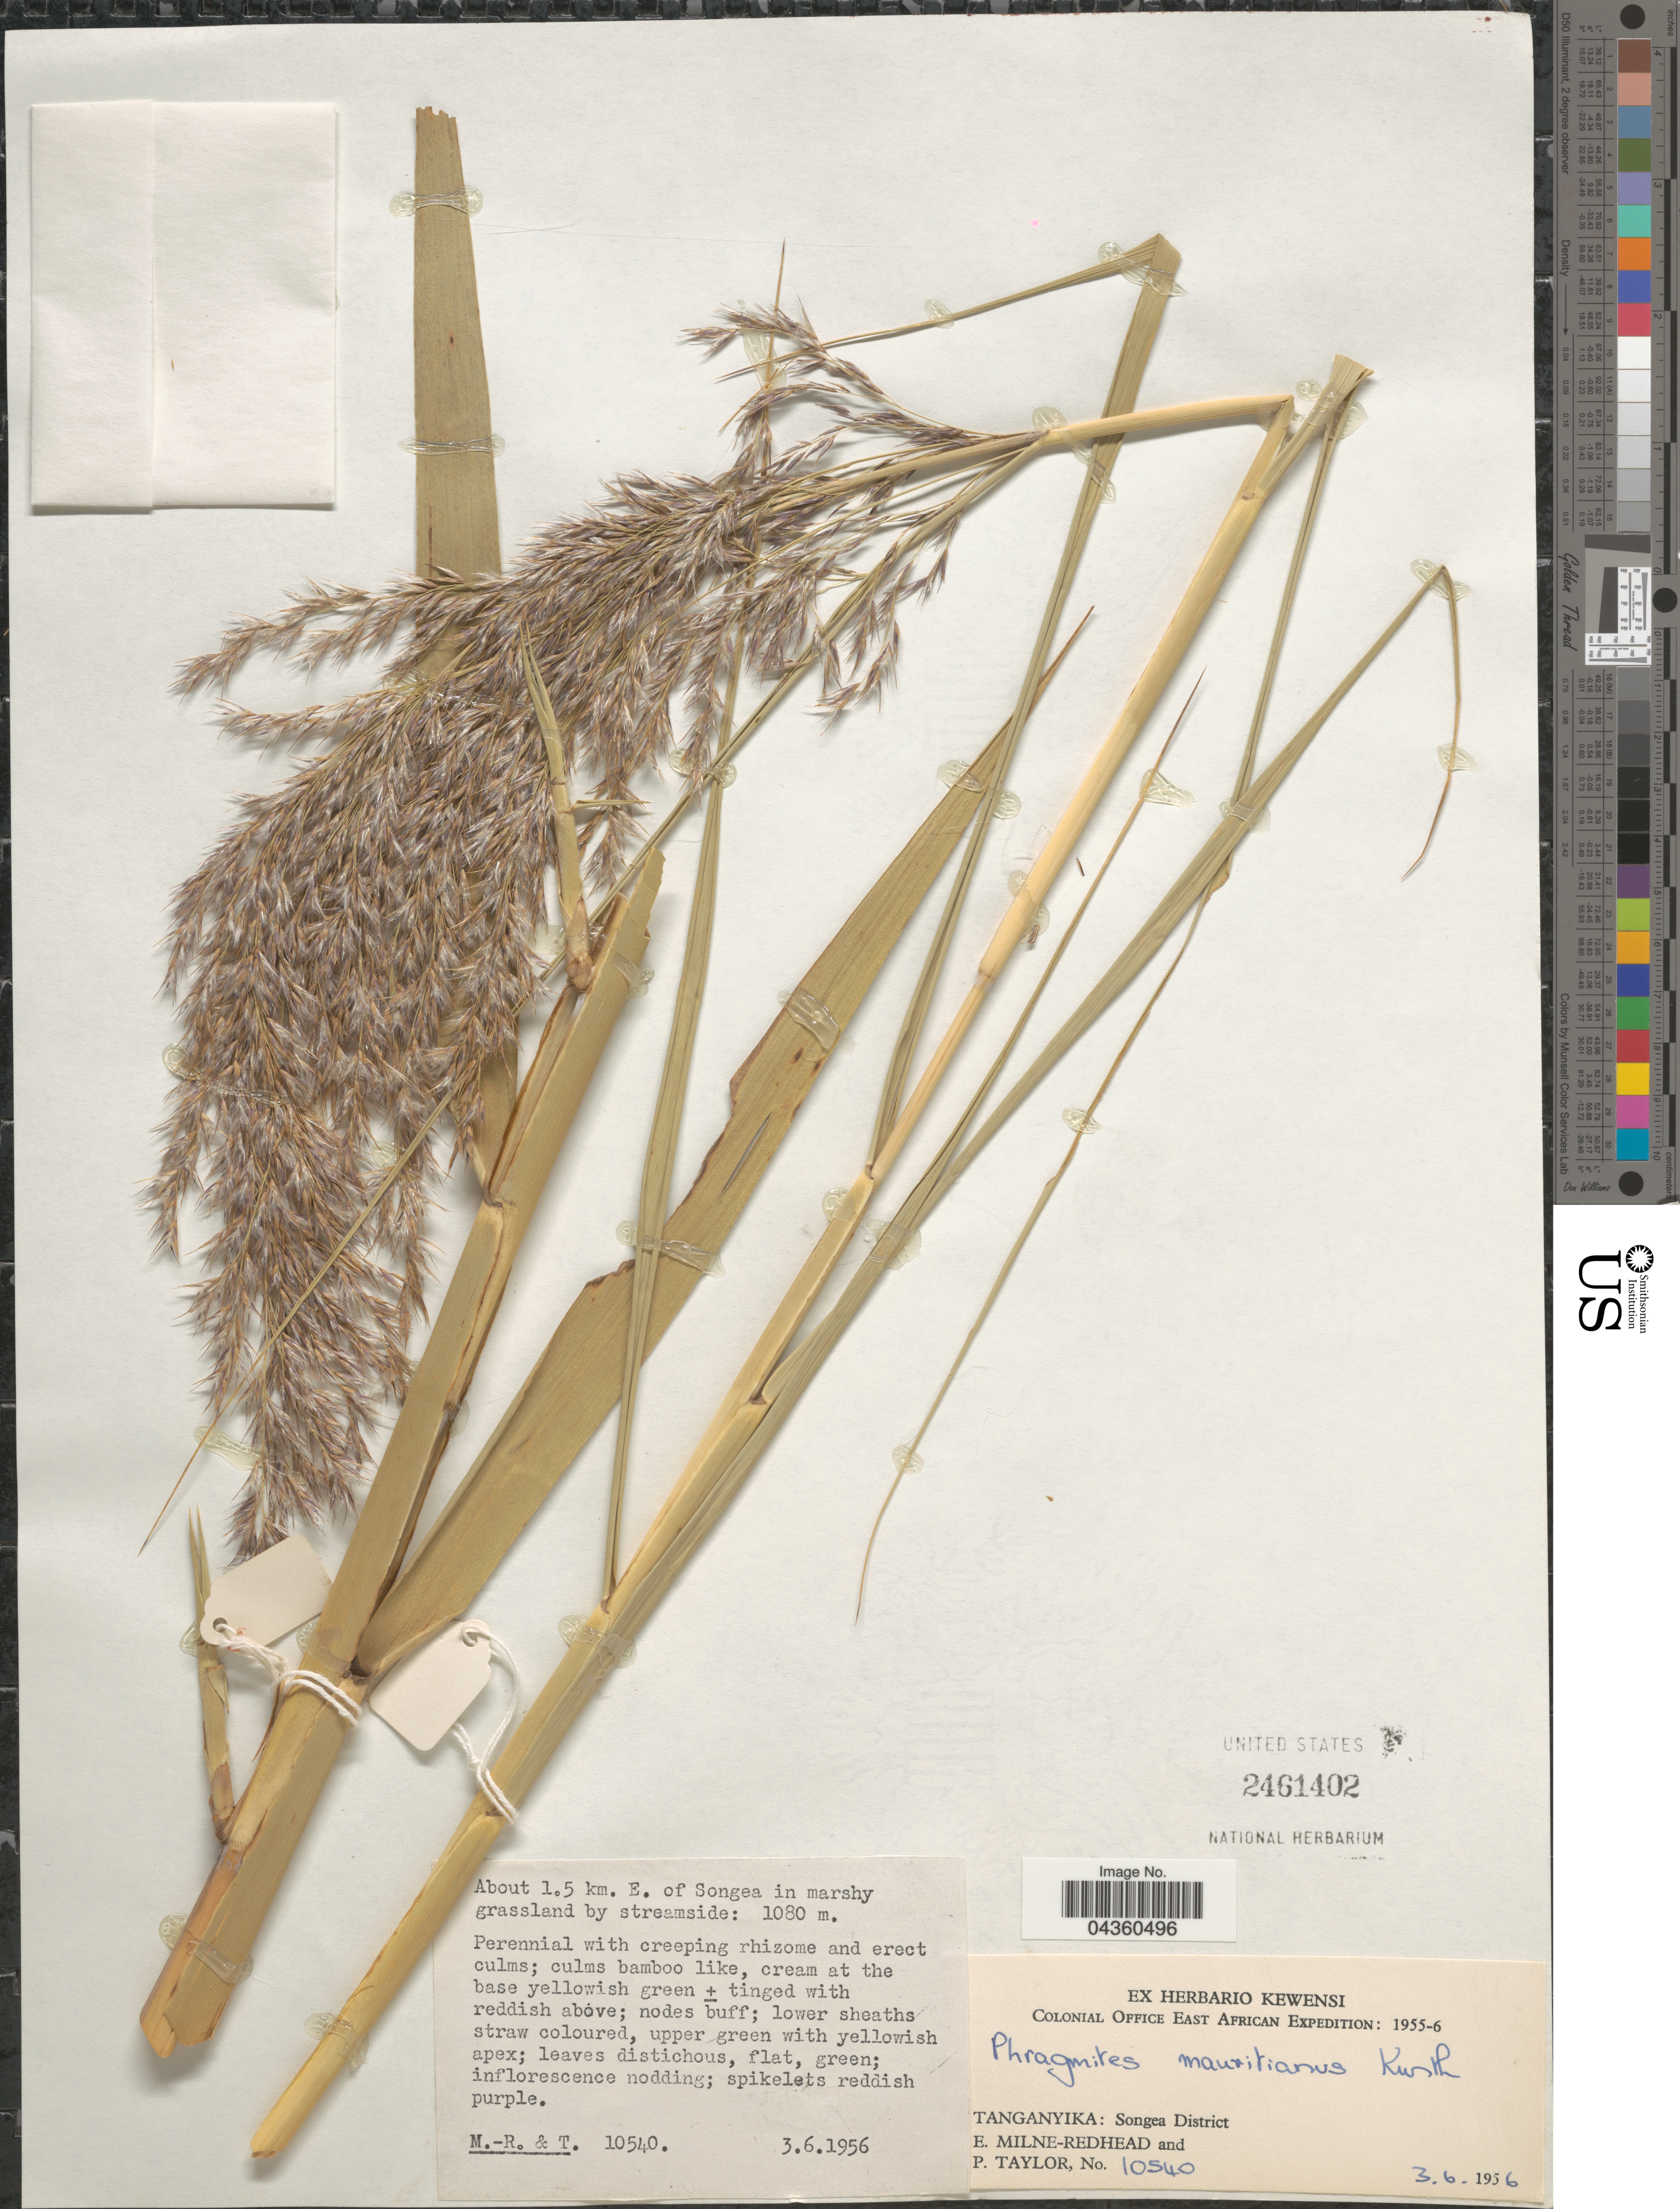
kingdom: Plantae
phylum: Tracheophyta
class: Liliopsida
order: Poales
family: Poaceae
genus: Phragmites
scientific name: Phragmites mauritianus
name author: Kunth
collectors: E. W. Milne-Redhead & P. Taylor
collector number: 10540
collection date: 1956-06-03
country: Tanzania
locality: Colonial Office East African Expedition: 1955-6. Tanganyika: Songea District. About 1.5 km. E. of Songea.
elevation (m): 1080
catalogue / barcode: US 2461402